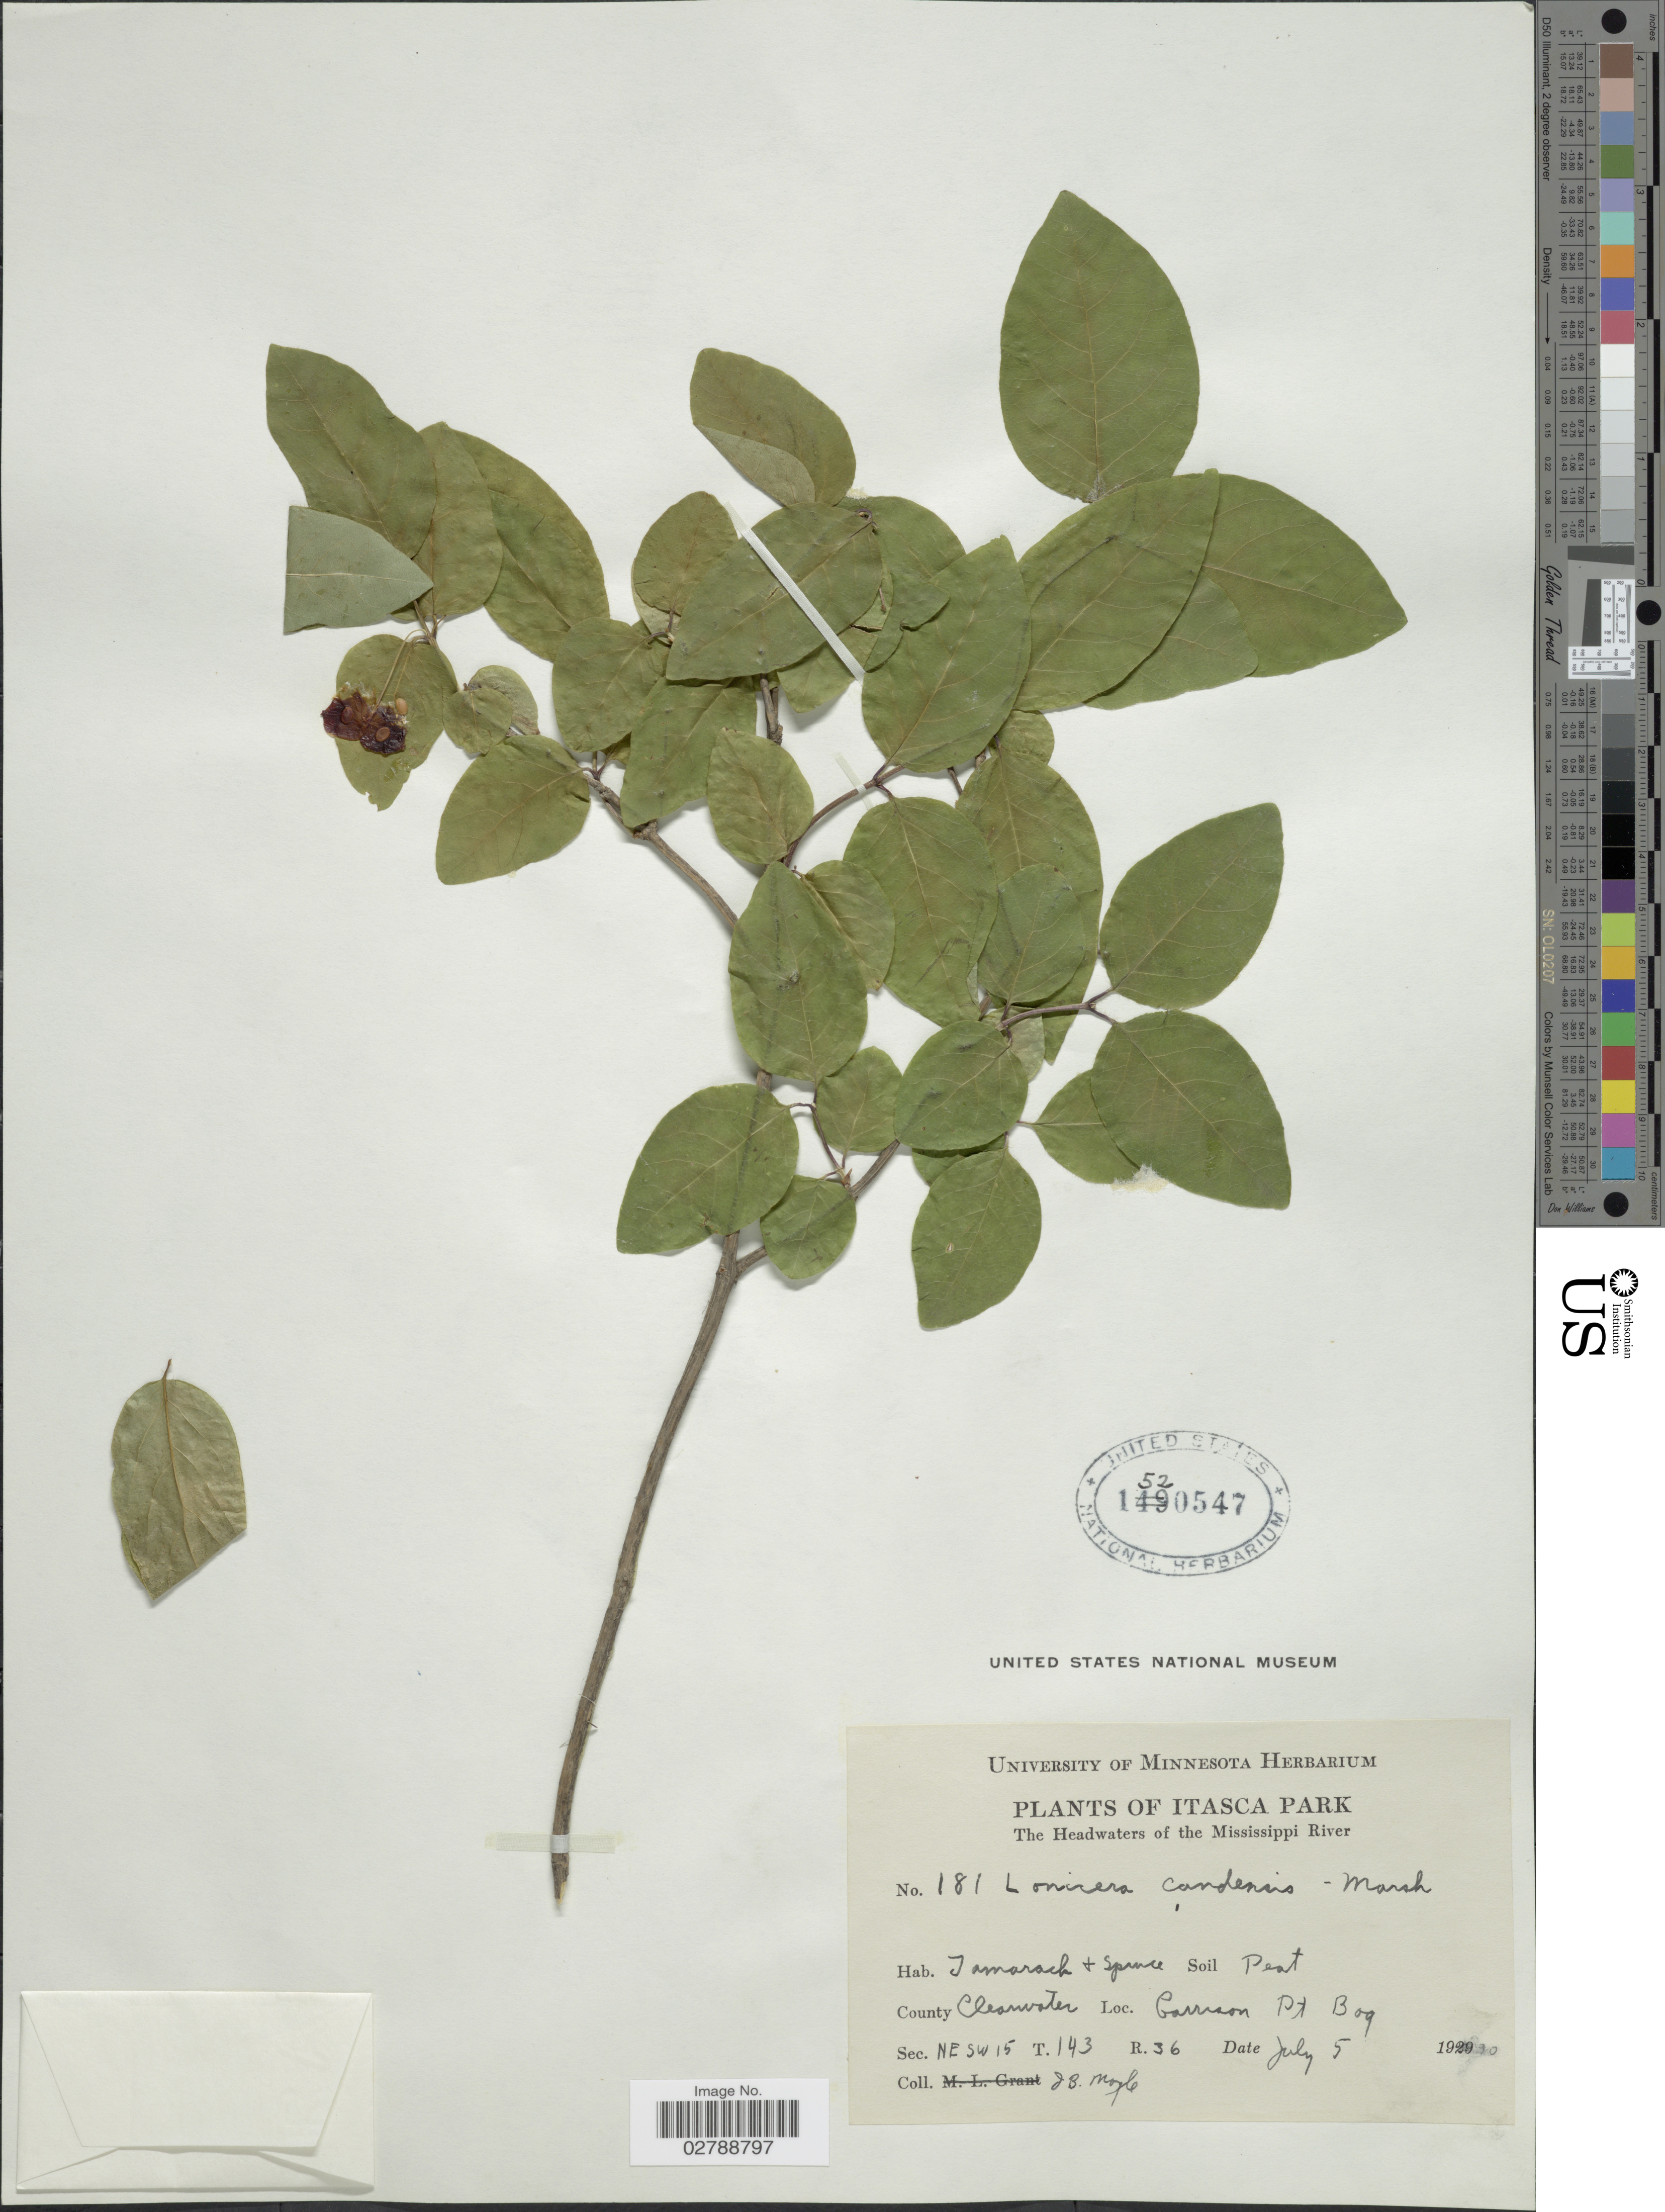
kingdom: Plantae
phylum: Tracheophyta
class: Magnoliopsida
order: Dipsacales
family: Caprifoliaceae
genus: Lonicera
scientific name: Lonicera canadensis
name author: Bartram & W. Bartram ex Marshall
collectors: J. Moyle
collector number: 181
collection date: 1920-07-05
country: United States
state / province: Minnesota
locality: Itasca Park. The Headwaters of the Mississippi River. County Clearwater. Garrison Pt. Bog. Sec. NE SW 15 T.143 R.36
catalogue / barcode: US 1520547